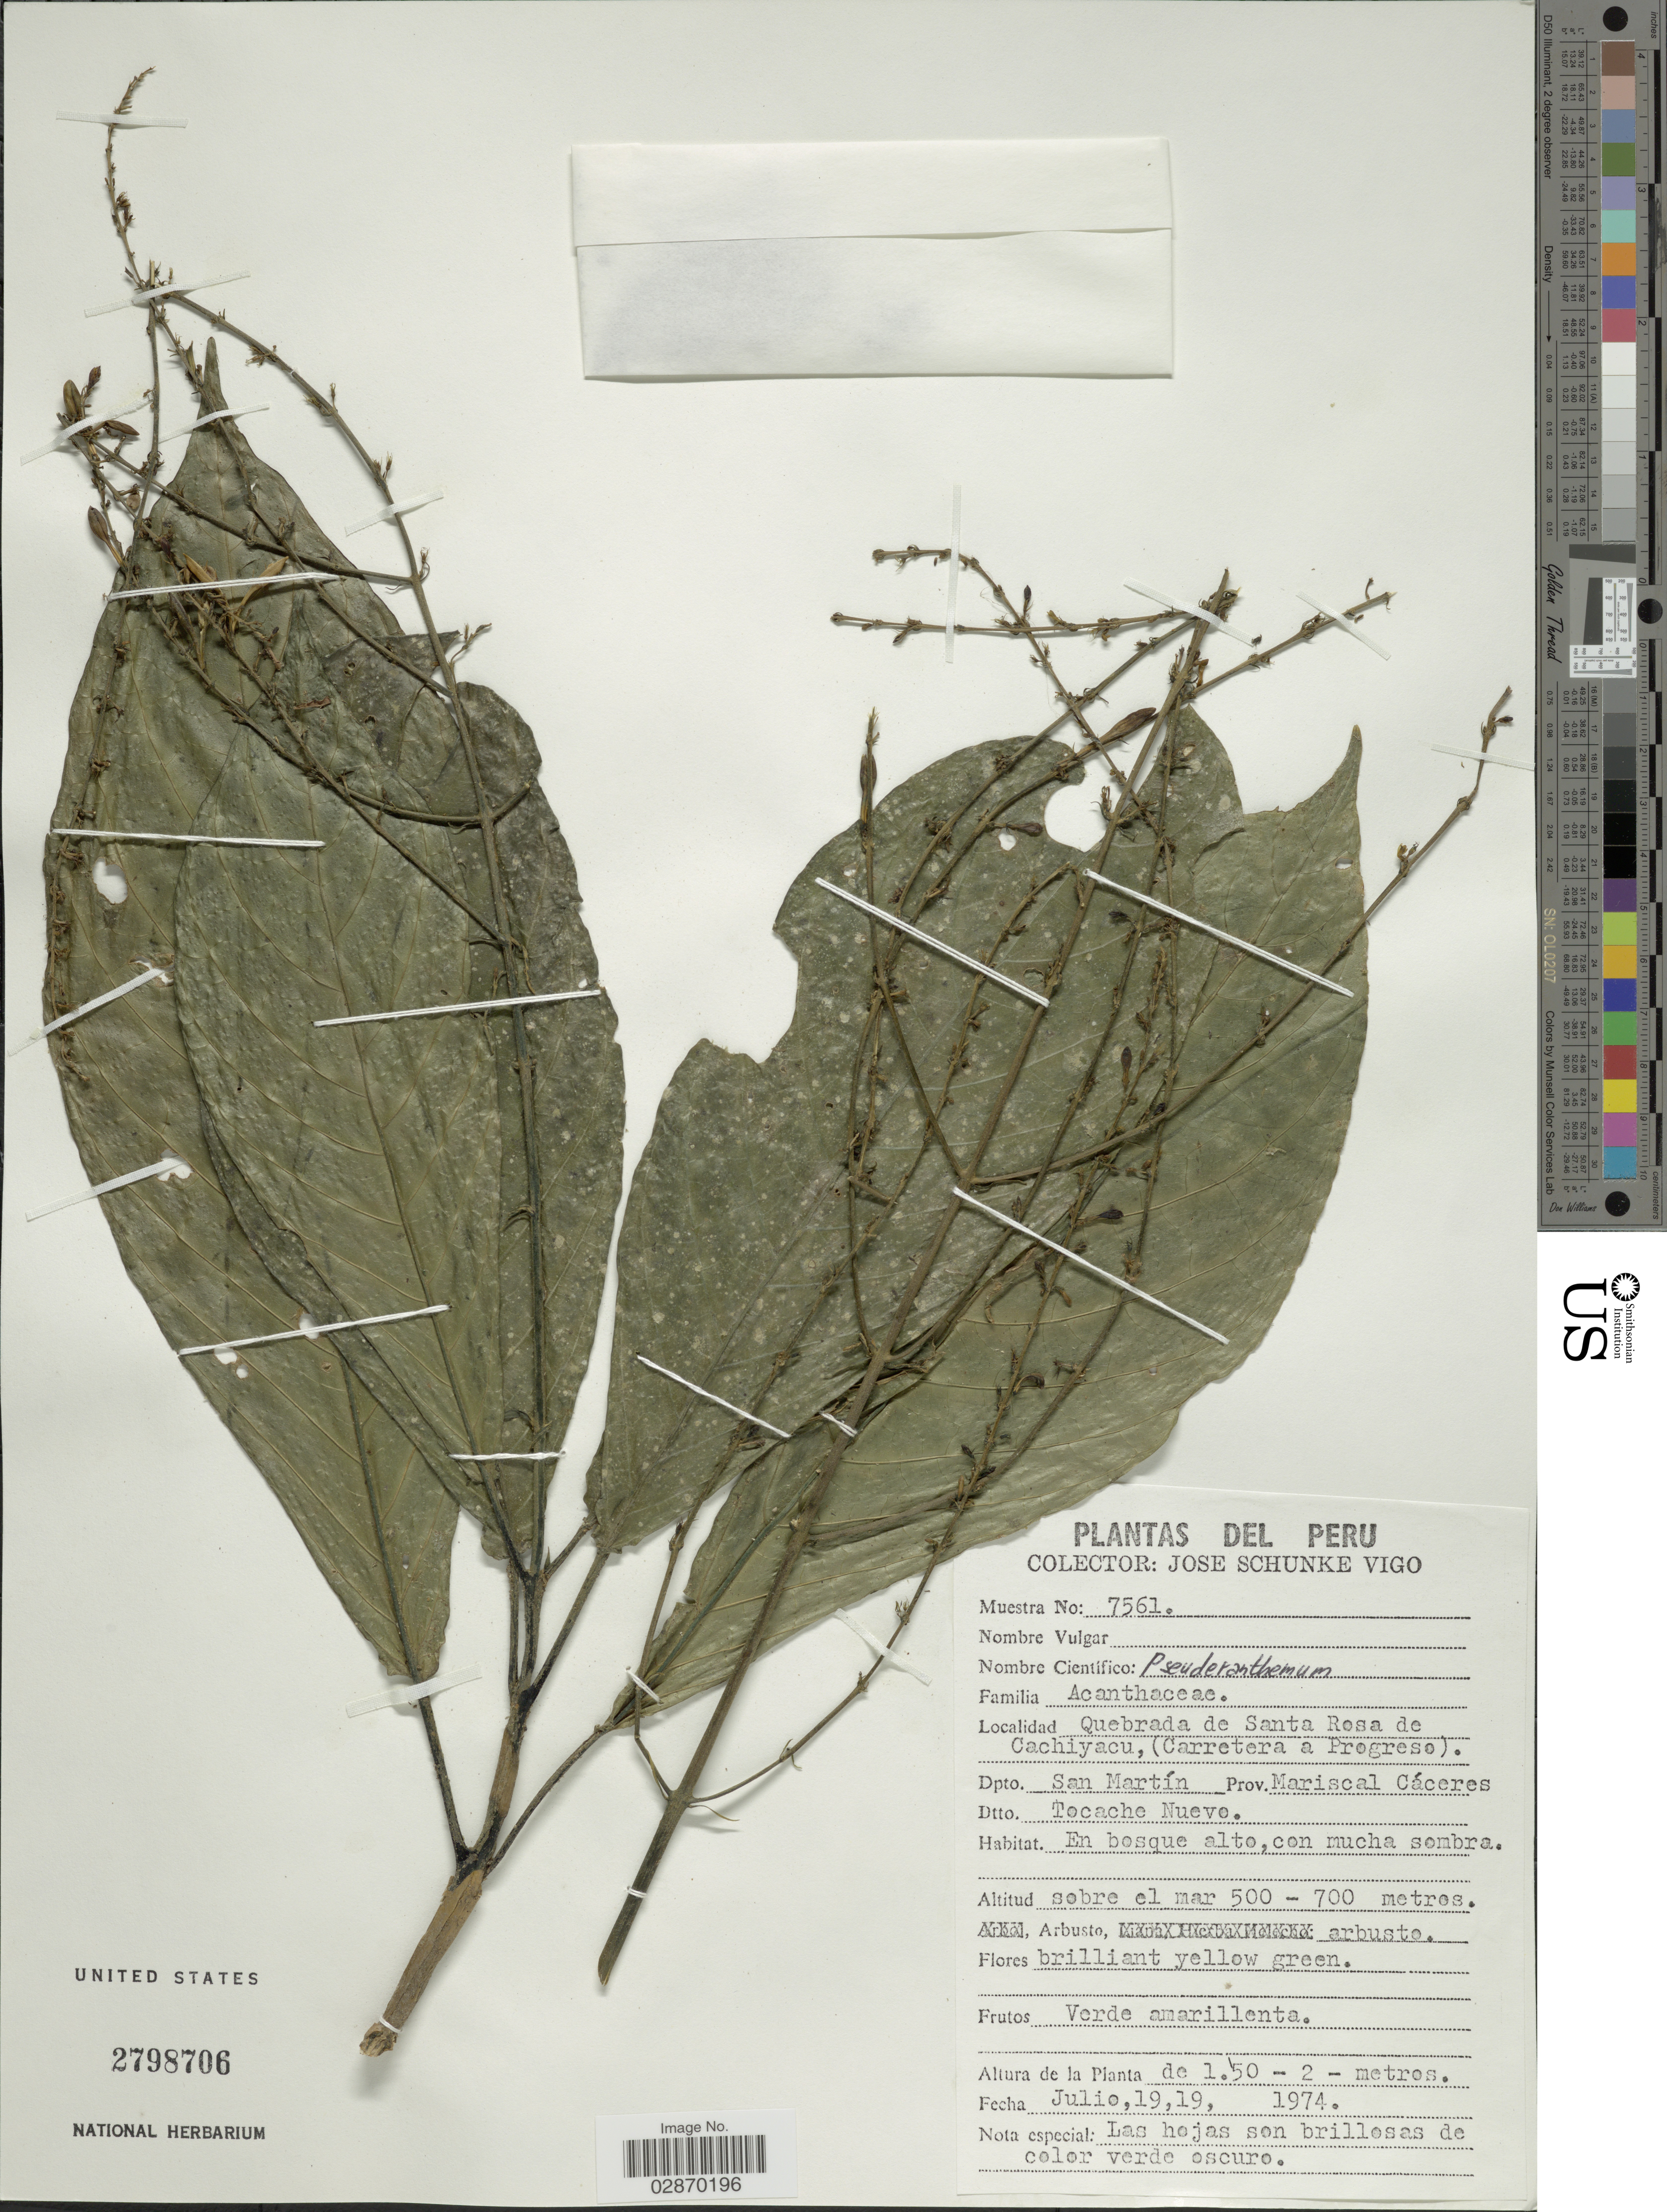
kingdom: Plantae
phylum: Tracheophyta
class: Magnoliopsida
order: Lamiales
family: Acanthaceae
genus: Pseuderanthemum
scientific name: Pseuderanthemum sp.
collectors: J. Schunke Vigo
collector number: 7561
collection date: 1974-07-19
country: Peru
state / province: San Martín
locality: Quebrada de Santa Rosa de Cachiyacu, (Carretera a Progreso). Dpto. San Martín, Prov. Mariscal Cáceres. Dtto. Tocache Nuevo.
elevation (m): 500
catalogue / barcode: US 2798706